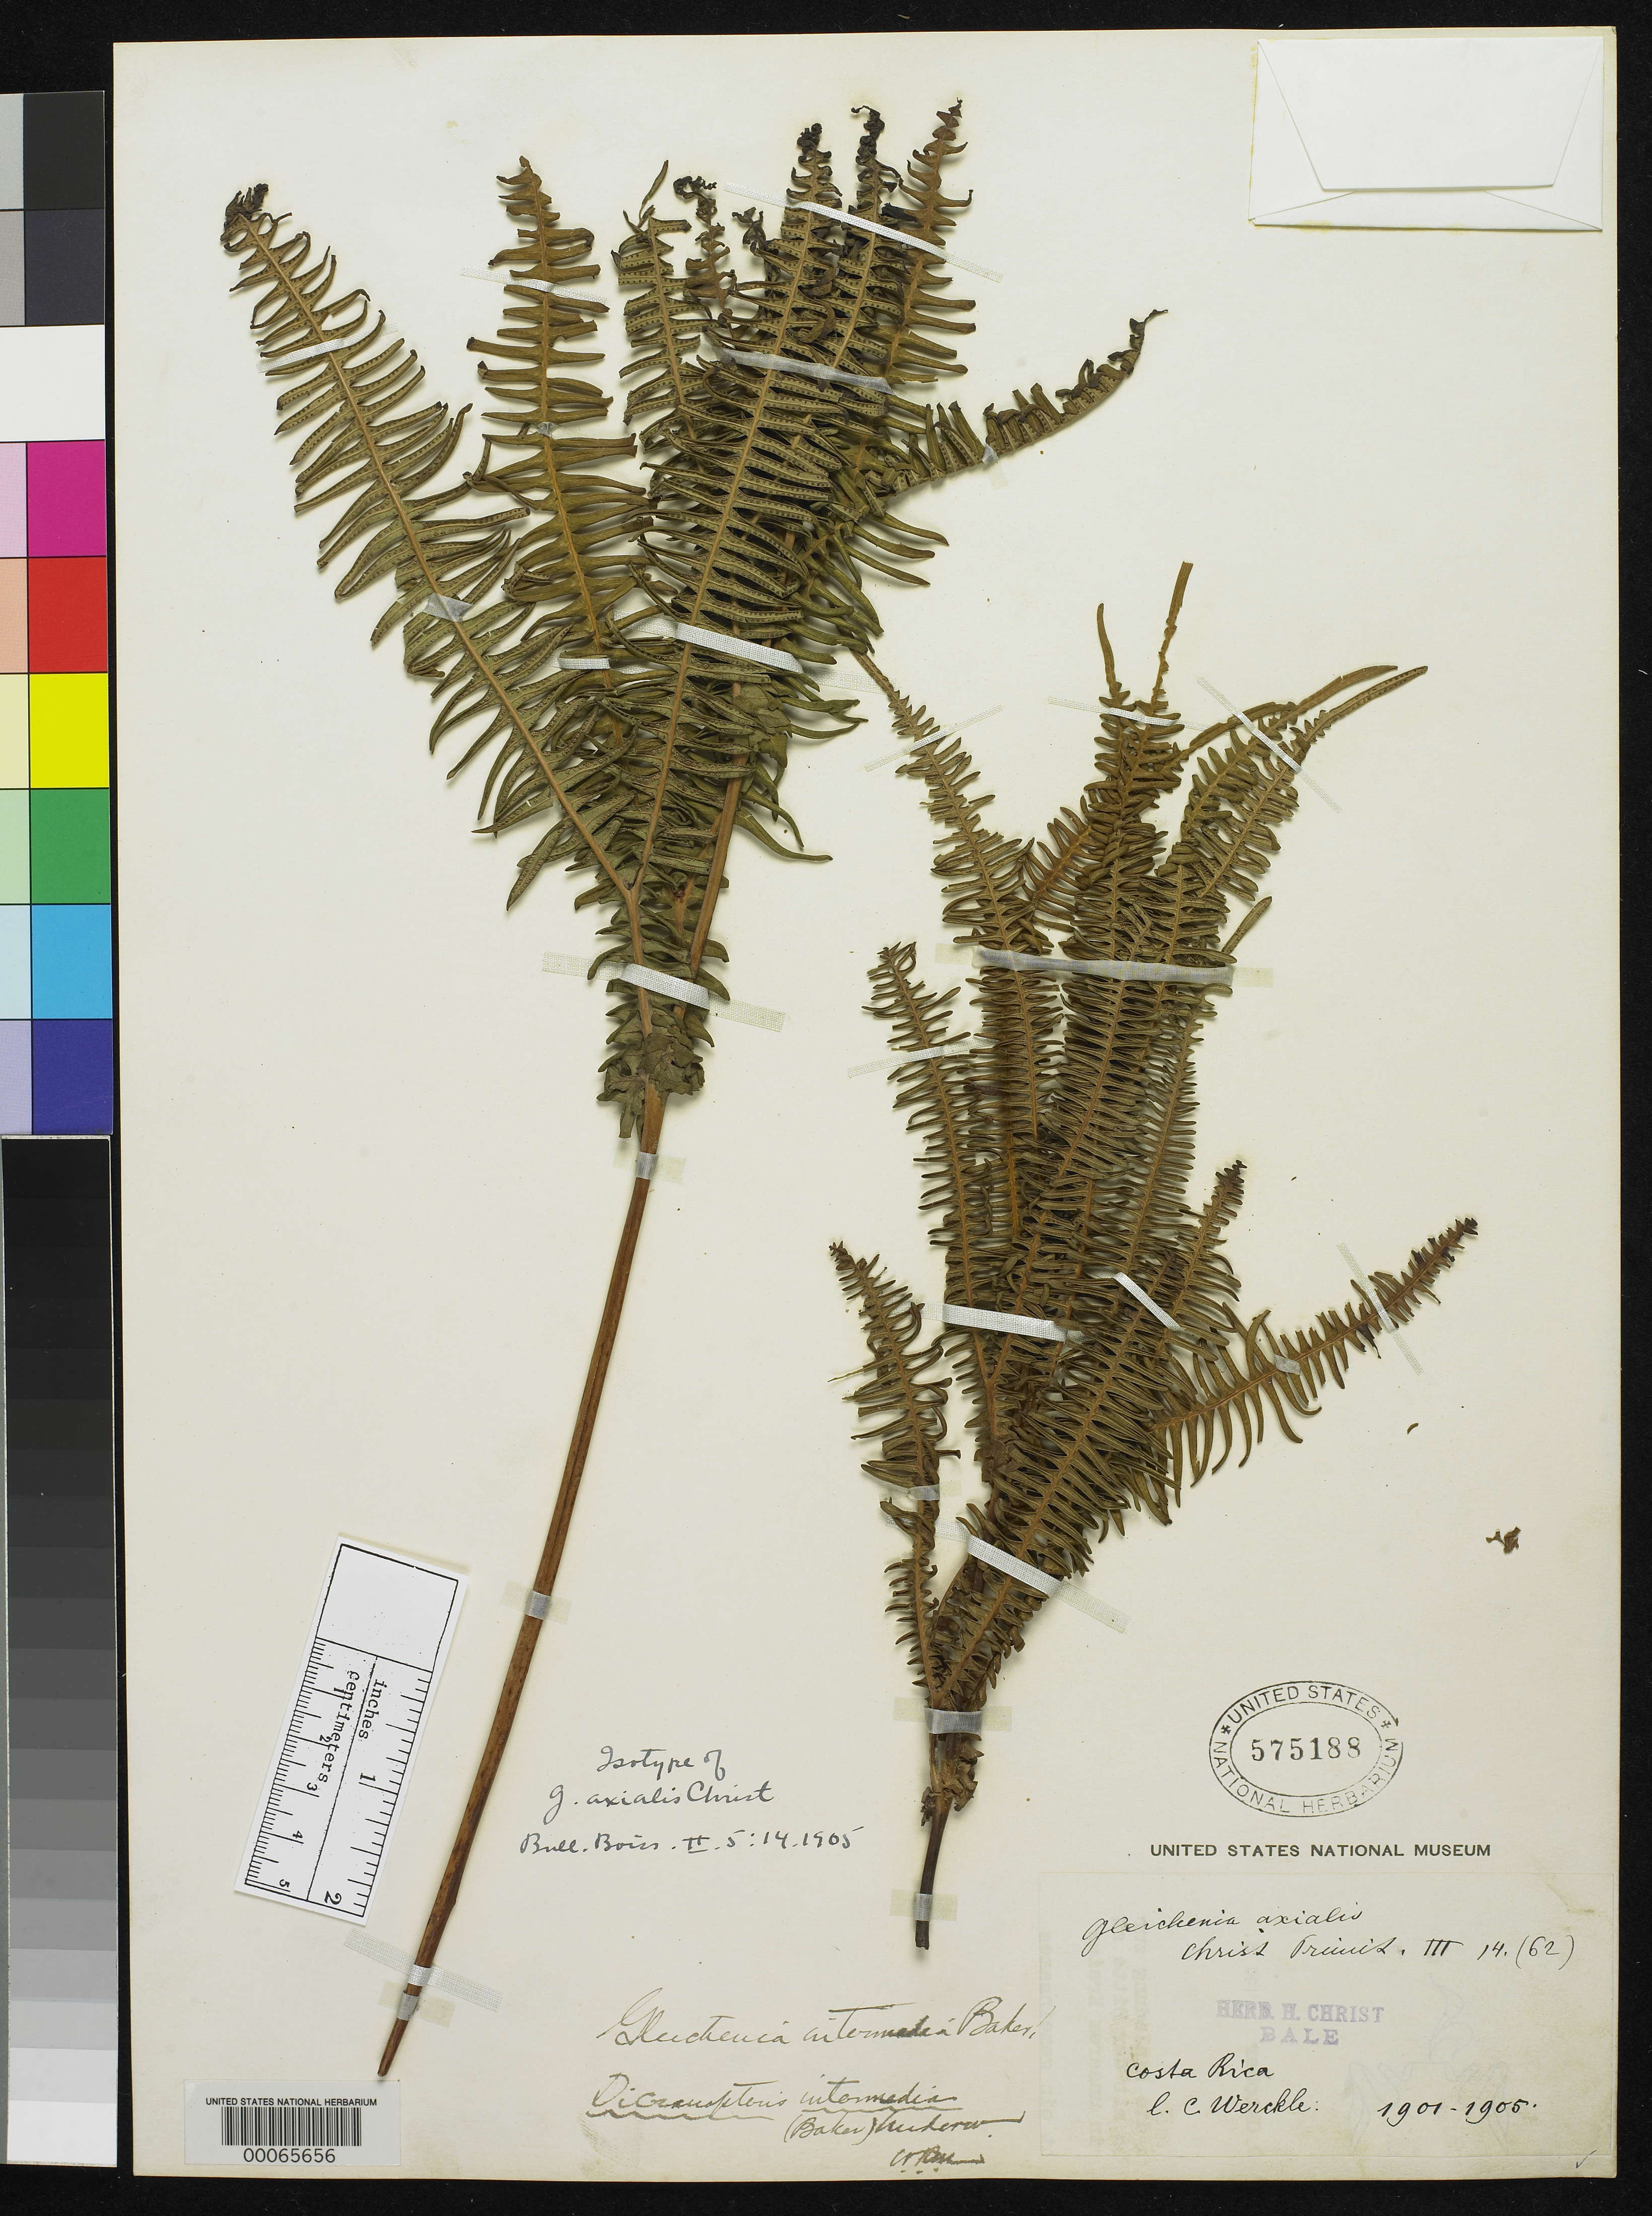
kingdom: Plantae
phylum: Tracheophyta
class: Polypodiopsida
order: Gleicheniales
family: Gleicheniaceae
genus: Gleichenia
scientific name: Gleichenia axialis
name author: Christ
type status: Type Collection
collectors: C. C Wercklé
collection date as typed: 1901 to -- --- 1905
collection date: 1901/1905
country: Costa Rica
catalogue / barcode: US 575188